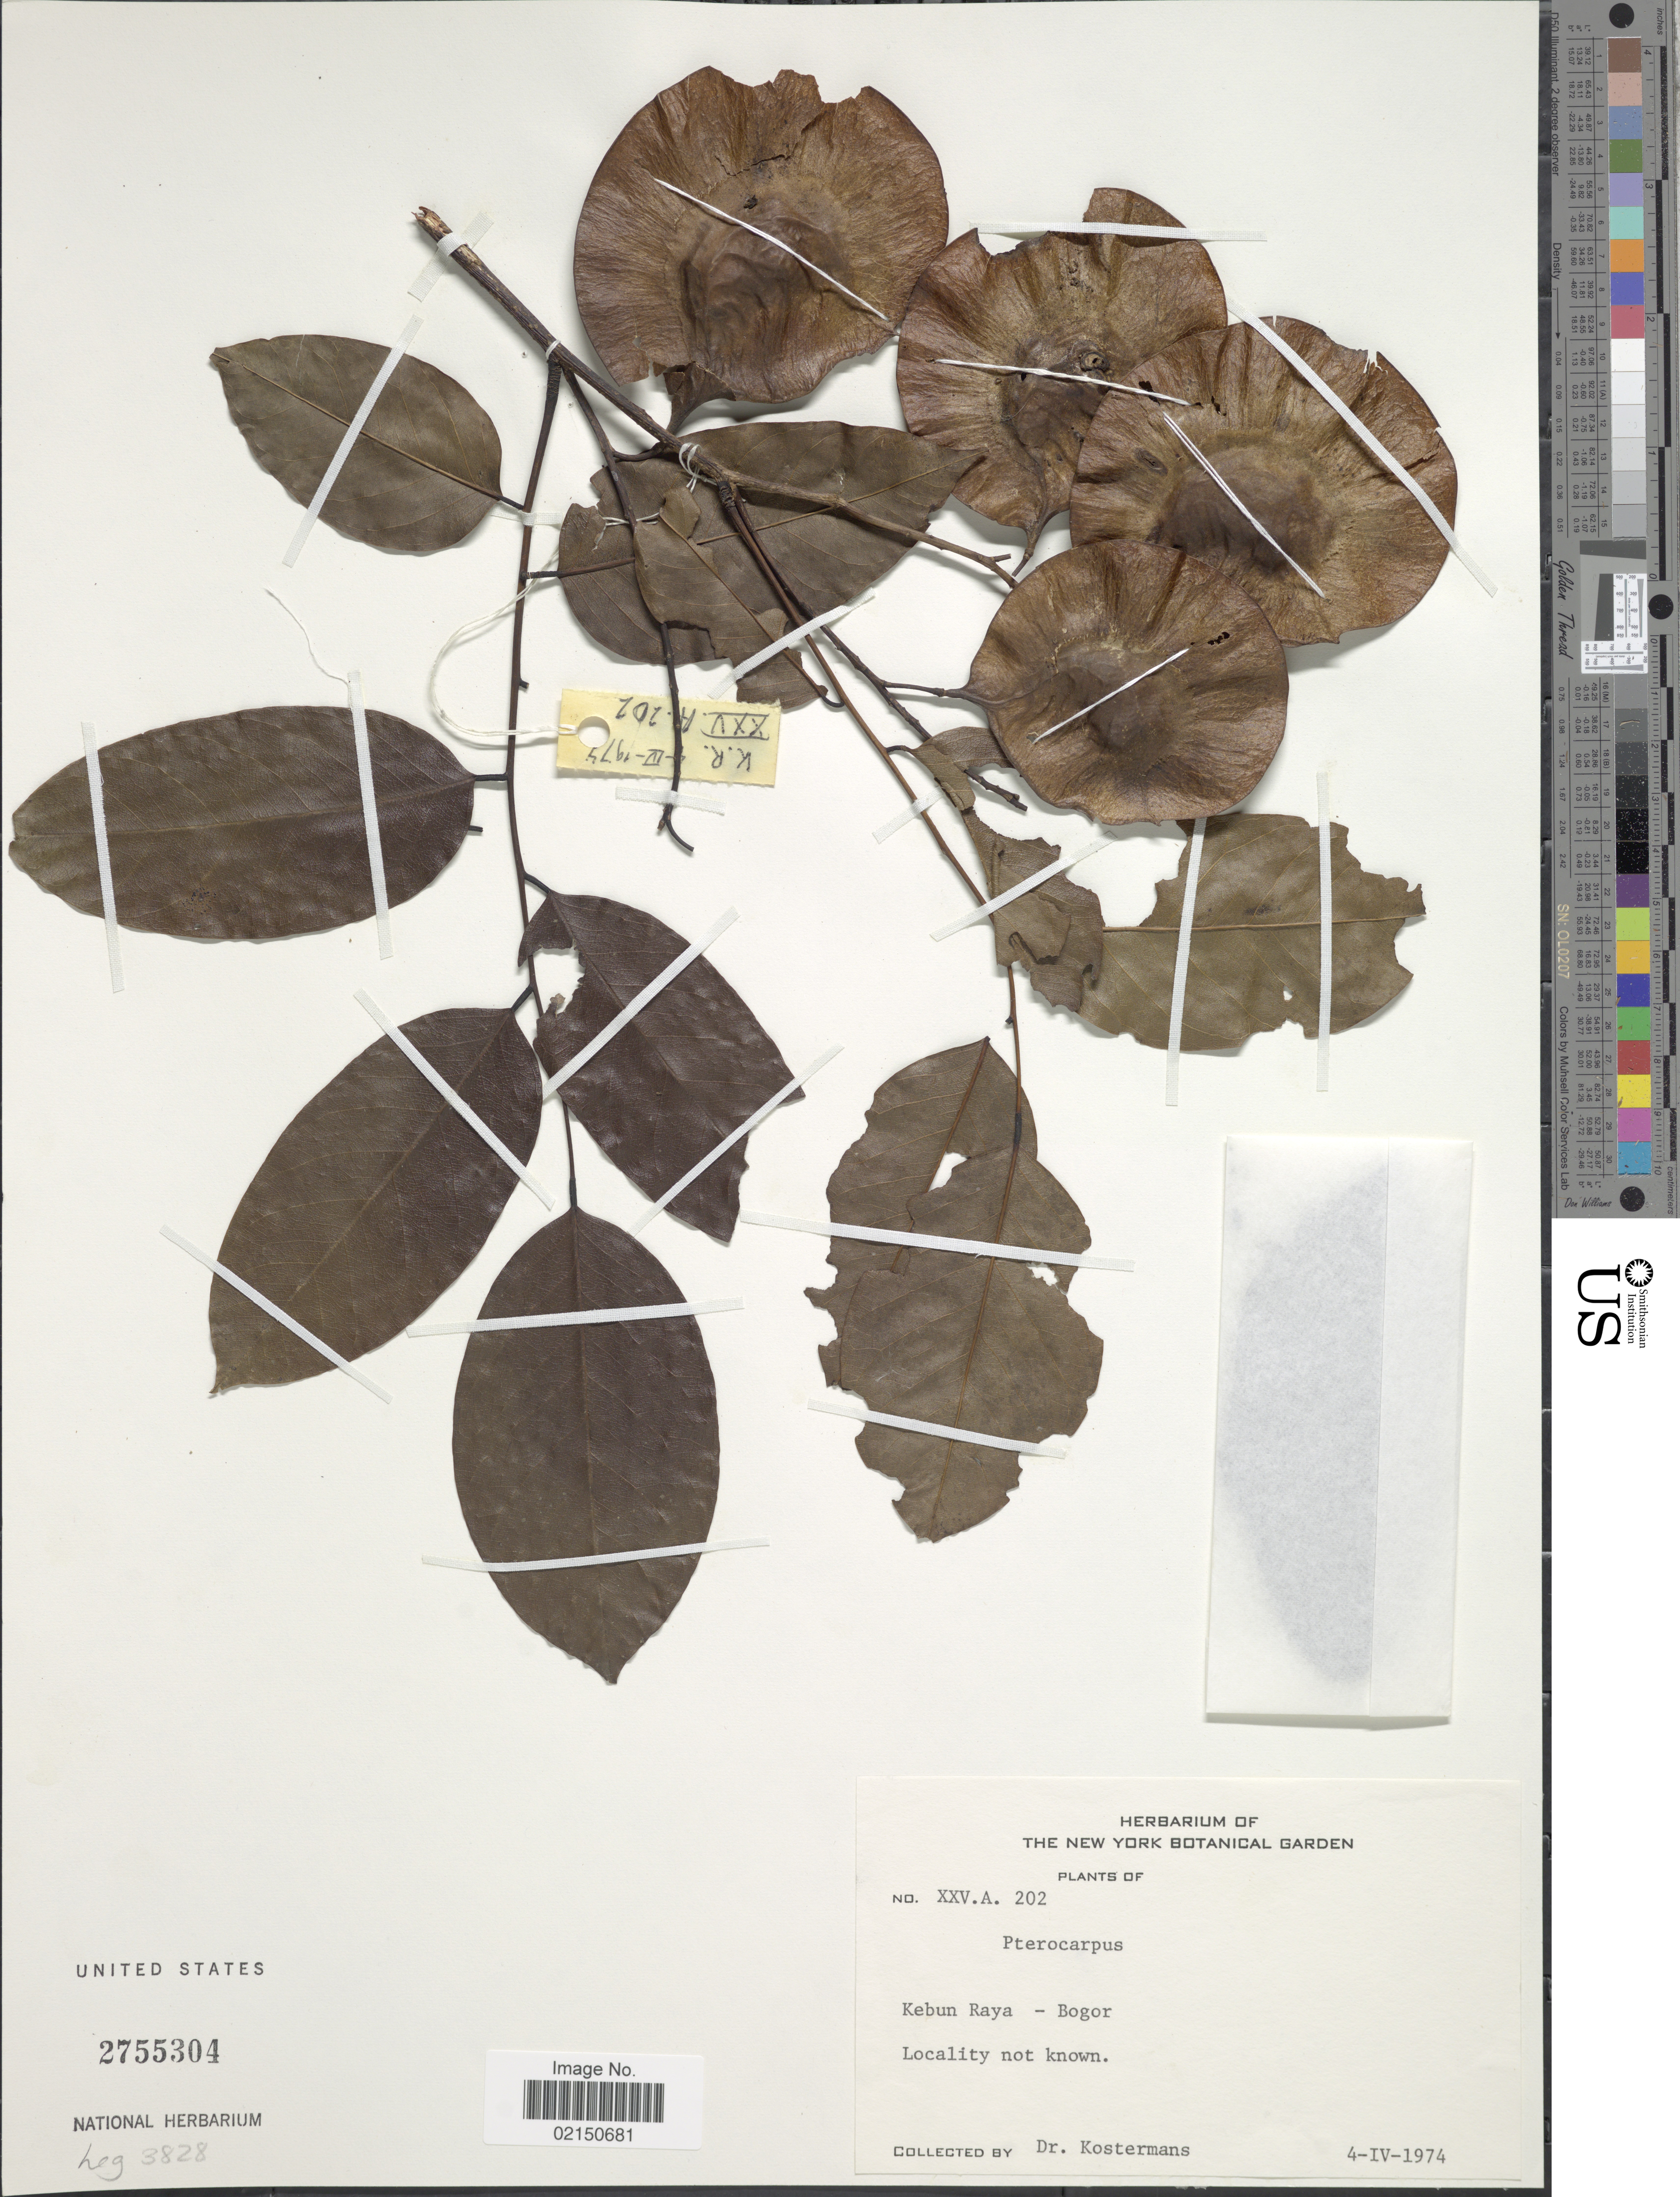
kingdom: Plantae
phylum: Tracheophyta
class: Magnoliopsida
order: Fabales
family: Fabaceae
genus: Pterocarpus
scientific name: Pterocarpus sp.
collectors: Kostermans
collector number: XXV.A. 202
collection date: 1974-04-04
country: Indonesia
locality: Kebun Raya - Bogor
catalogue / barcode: US 2755304